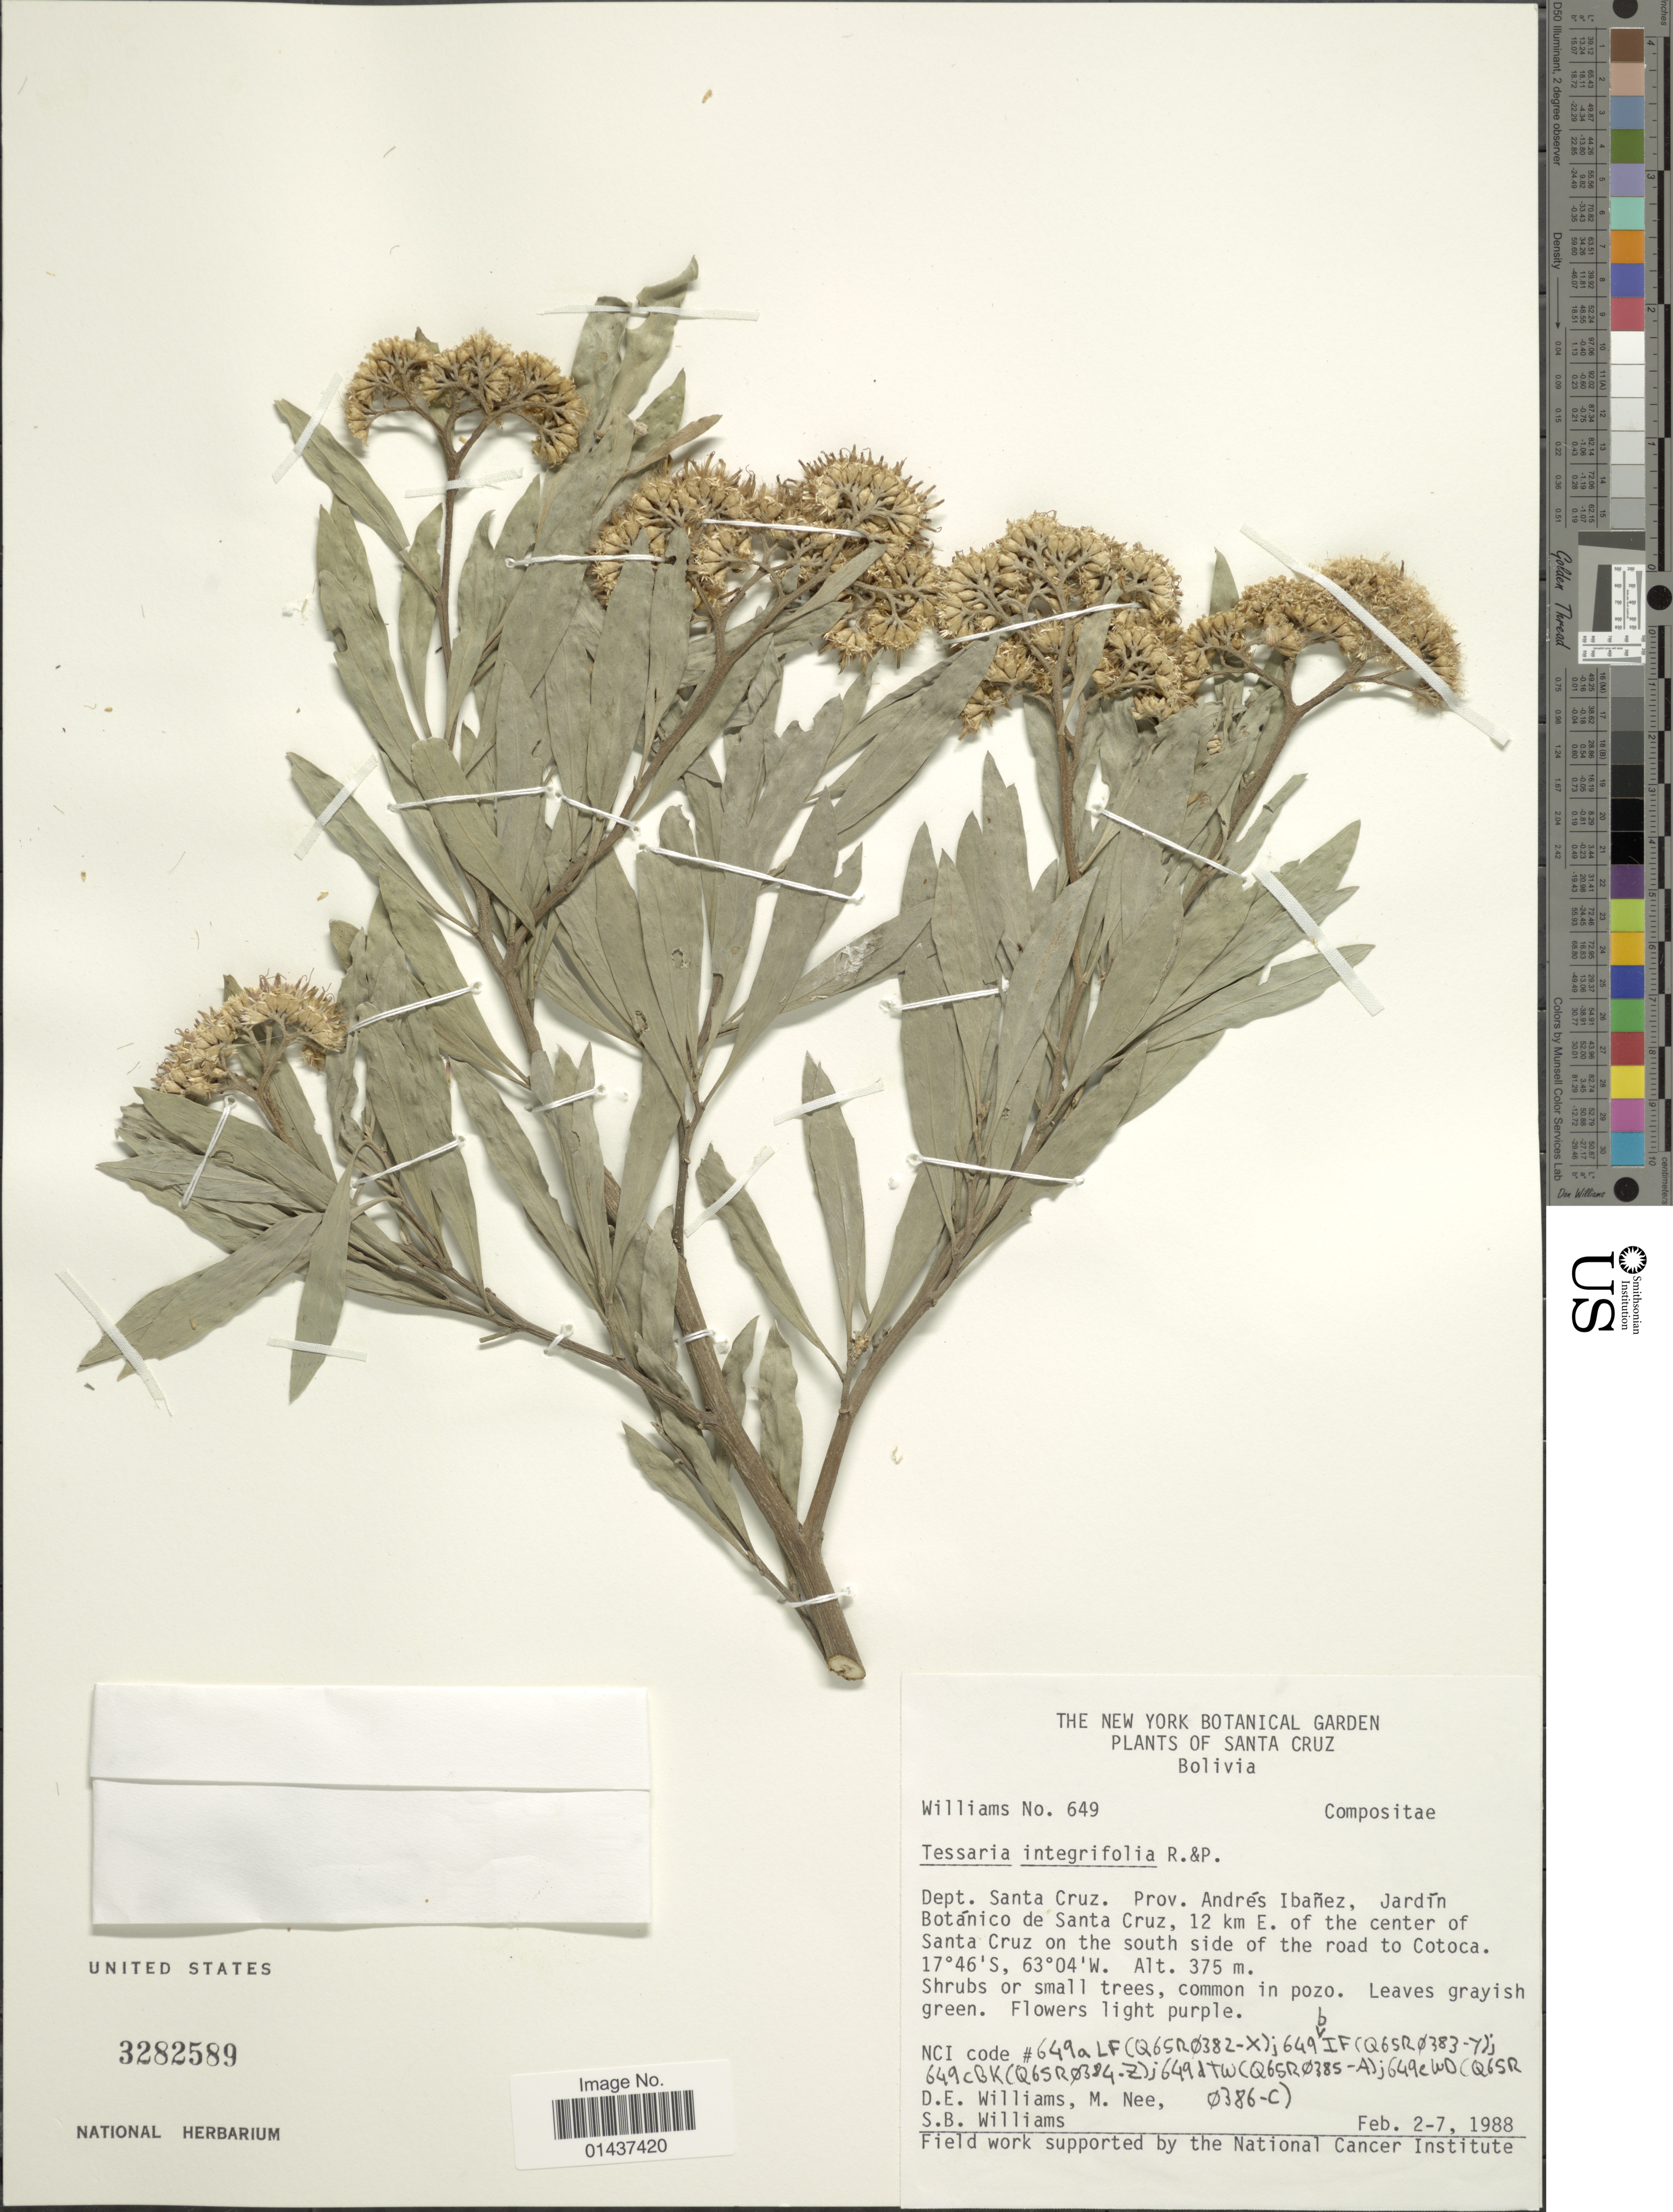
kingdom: Plantae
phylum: Tracheophyta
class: Magnoliopsida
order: Asterales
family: Asteraceae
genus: Tessaria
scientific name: Tessaria integrifolia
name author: Ruiz & Pav.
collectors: D. E. Williams, M. Nee & S. B. Williams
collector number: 0386-C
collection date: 1988-02-02/1988-02-07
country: Bolivia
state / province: Santa Cruz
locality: Dept. Santa Cruz, Prov. Abdrés Ibañez, Jardin Botánico de Santa Cruz, 12 km E of the center of Santa Cruz on the south side of the road to Cotoca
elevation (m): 375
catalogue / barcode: US 3282589